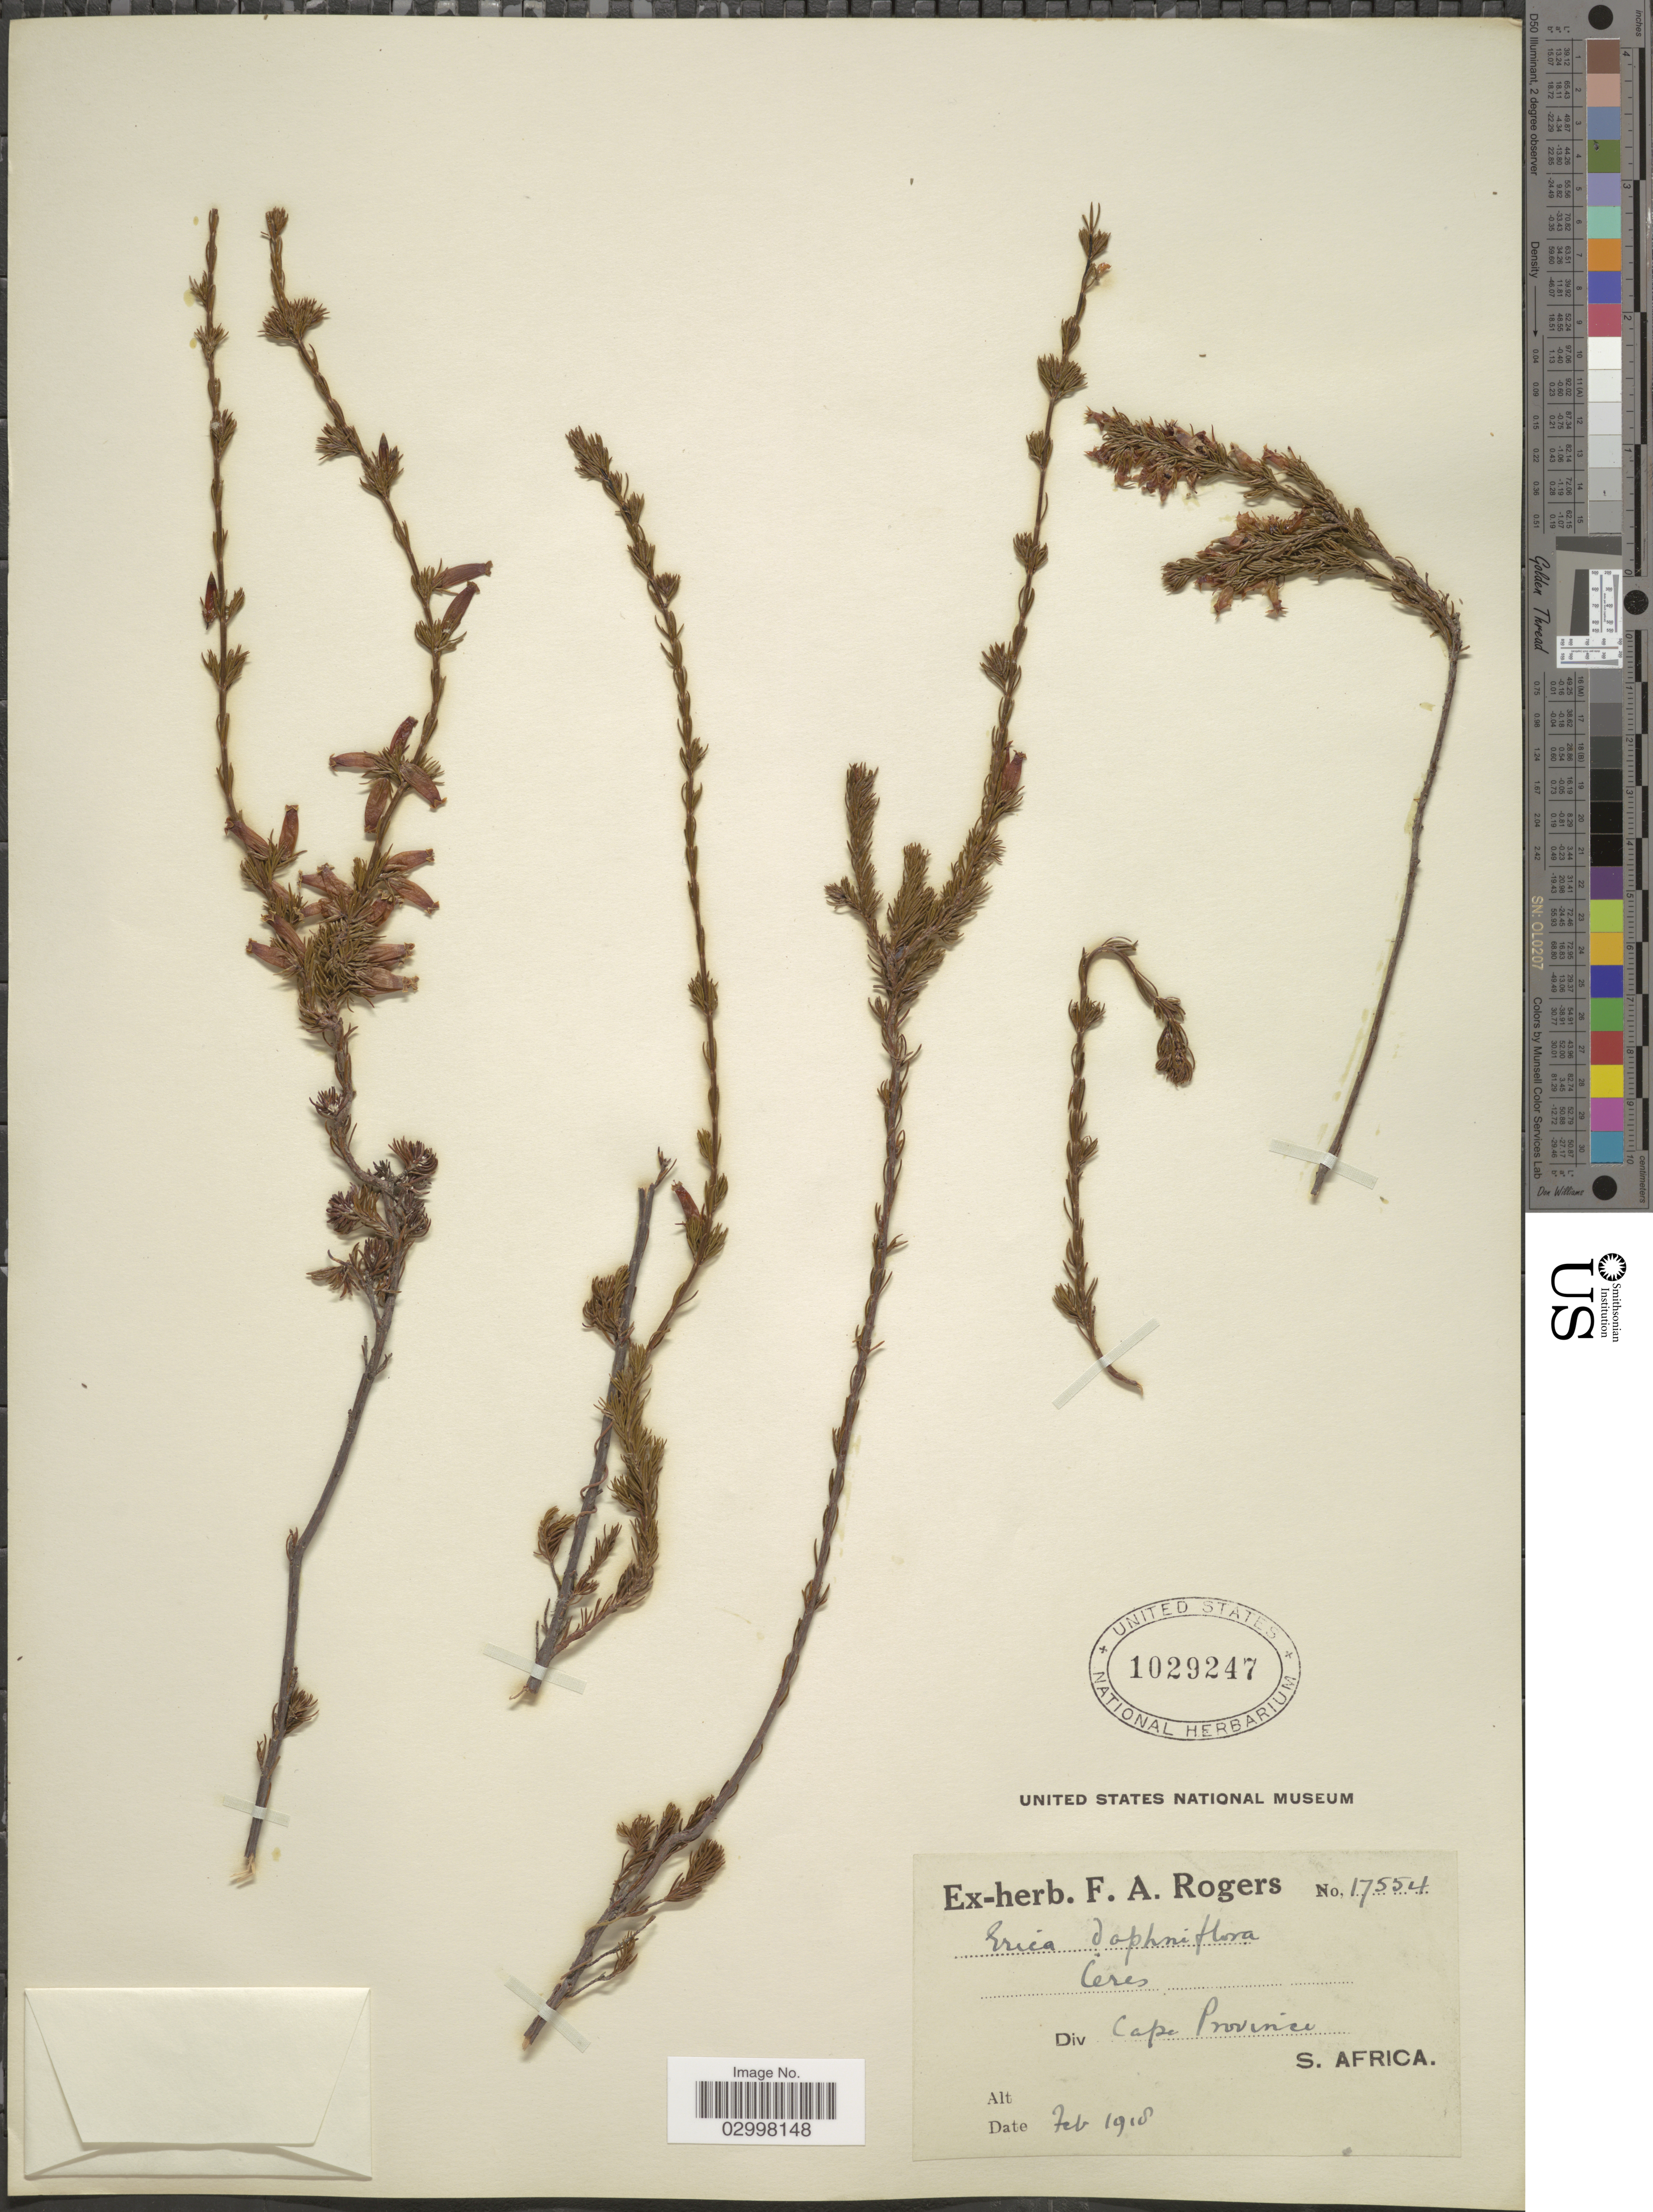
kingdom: Plantae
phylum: Tracheophyta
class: Magnoliopsida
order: Ericales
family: Ericaceae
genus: Erica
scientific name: Erica daphniflora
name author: Salisb.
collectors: ex herb. F. A. Rogers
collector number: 17554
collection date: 1918-02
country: South Africa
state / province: Western Cape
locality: Ceres. Div. Cape Province. S. Africa.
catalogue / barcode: US 1029247